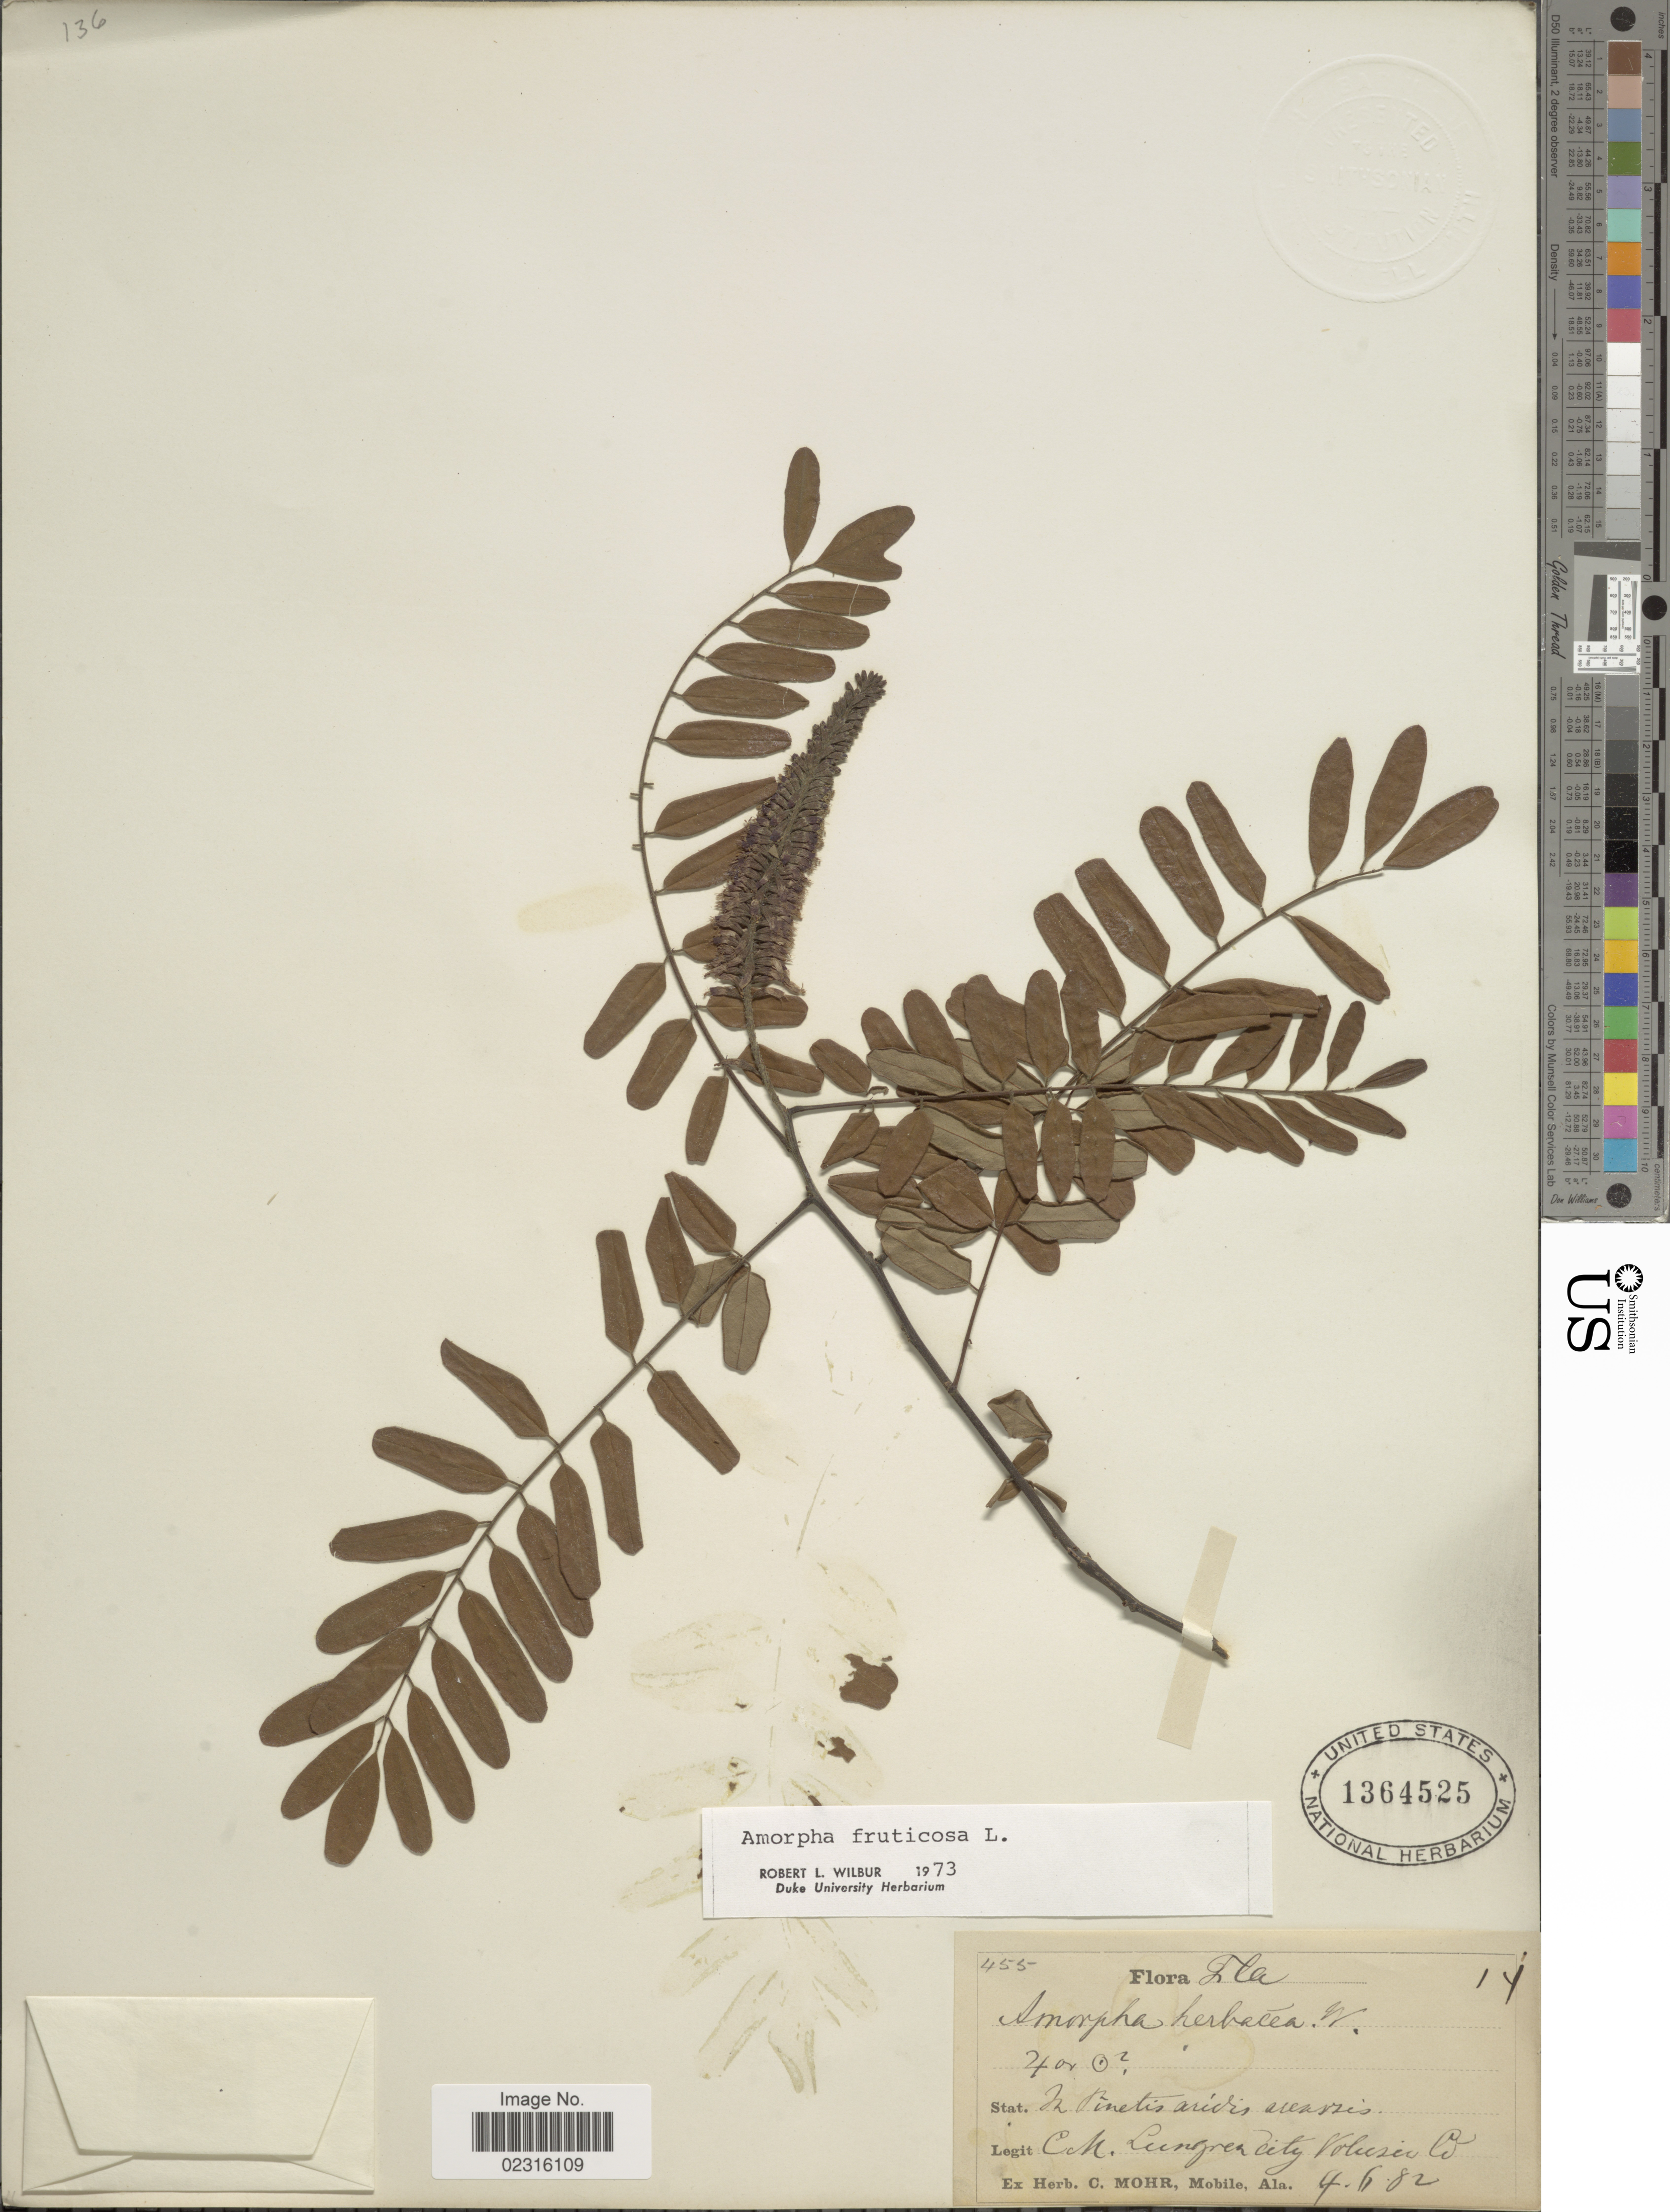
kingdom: Plantae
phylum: Tracheophyta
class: Magnoliopsida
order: Fabales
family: Fabaceae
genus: Amorpha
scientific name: Amorpha fruticosa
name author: L.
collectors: Mohr, C. T. (herbarium)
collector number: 455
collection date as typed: Transcribed d/m/y: 6/4/82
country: United States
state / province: Florida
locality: Lungren City Volusia Co.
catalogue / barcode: US 364525